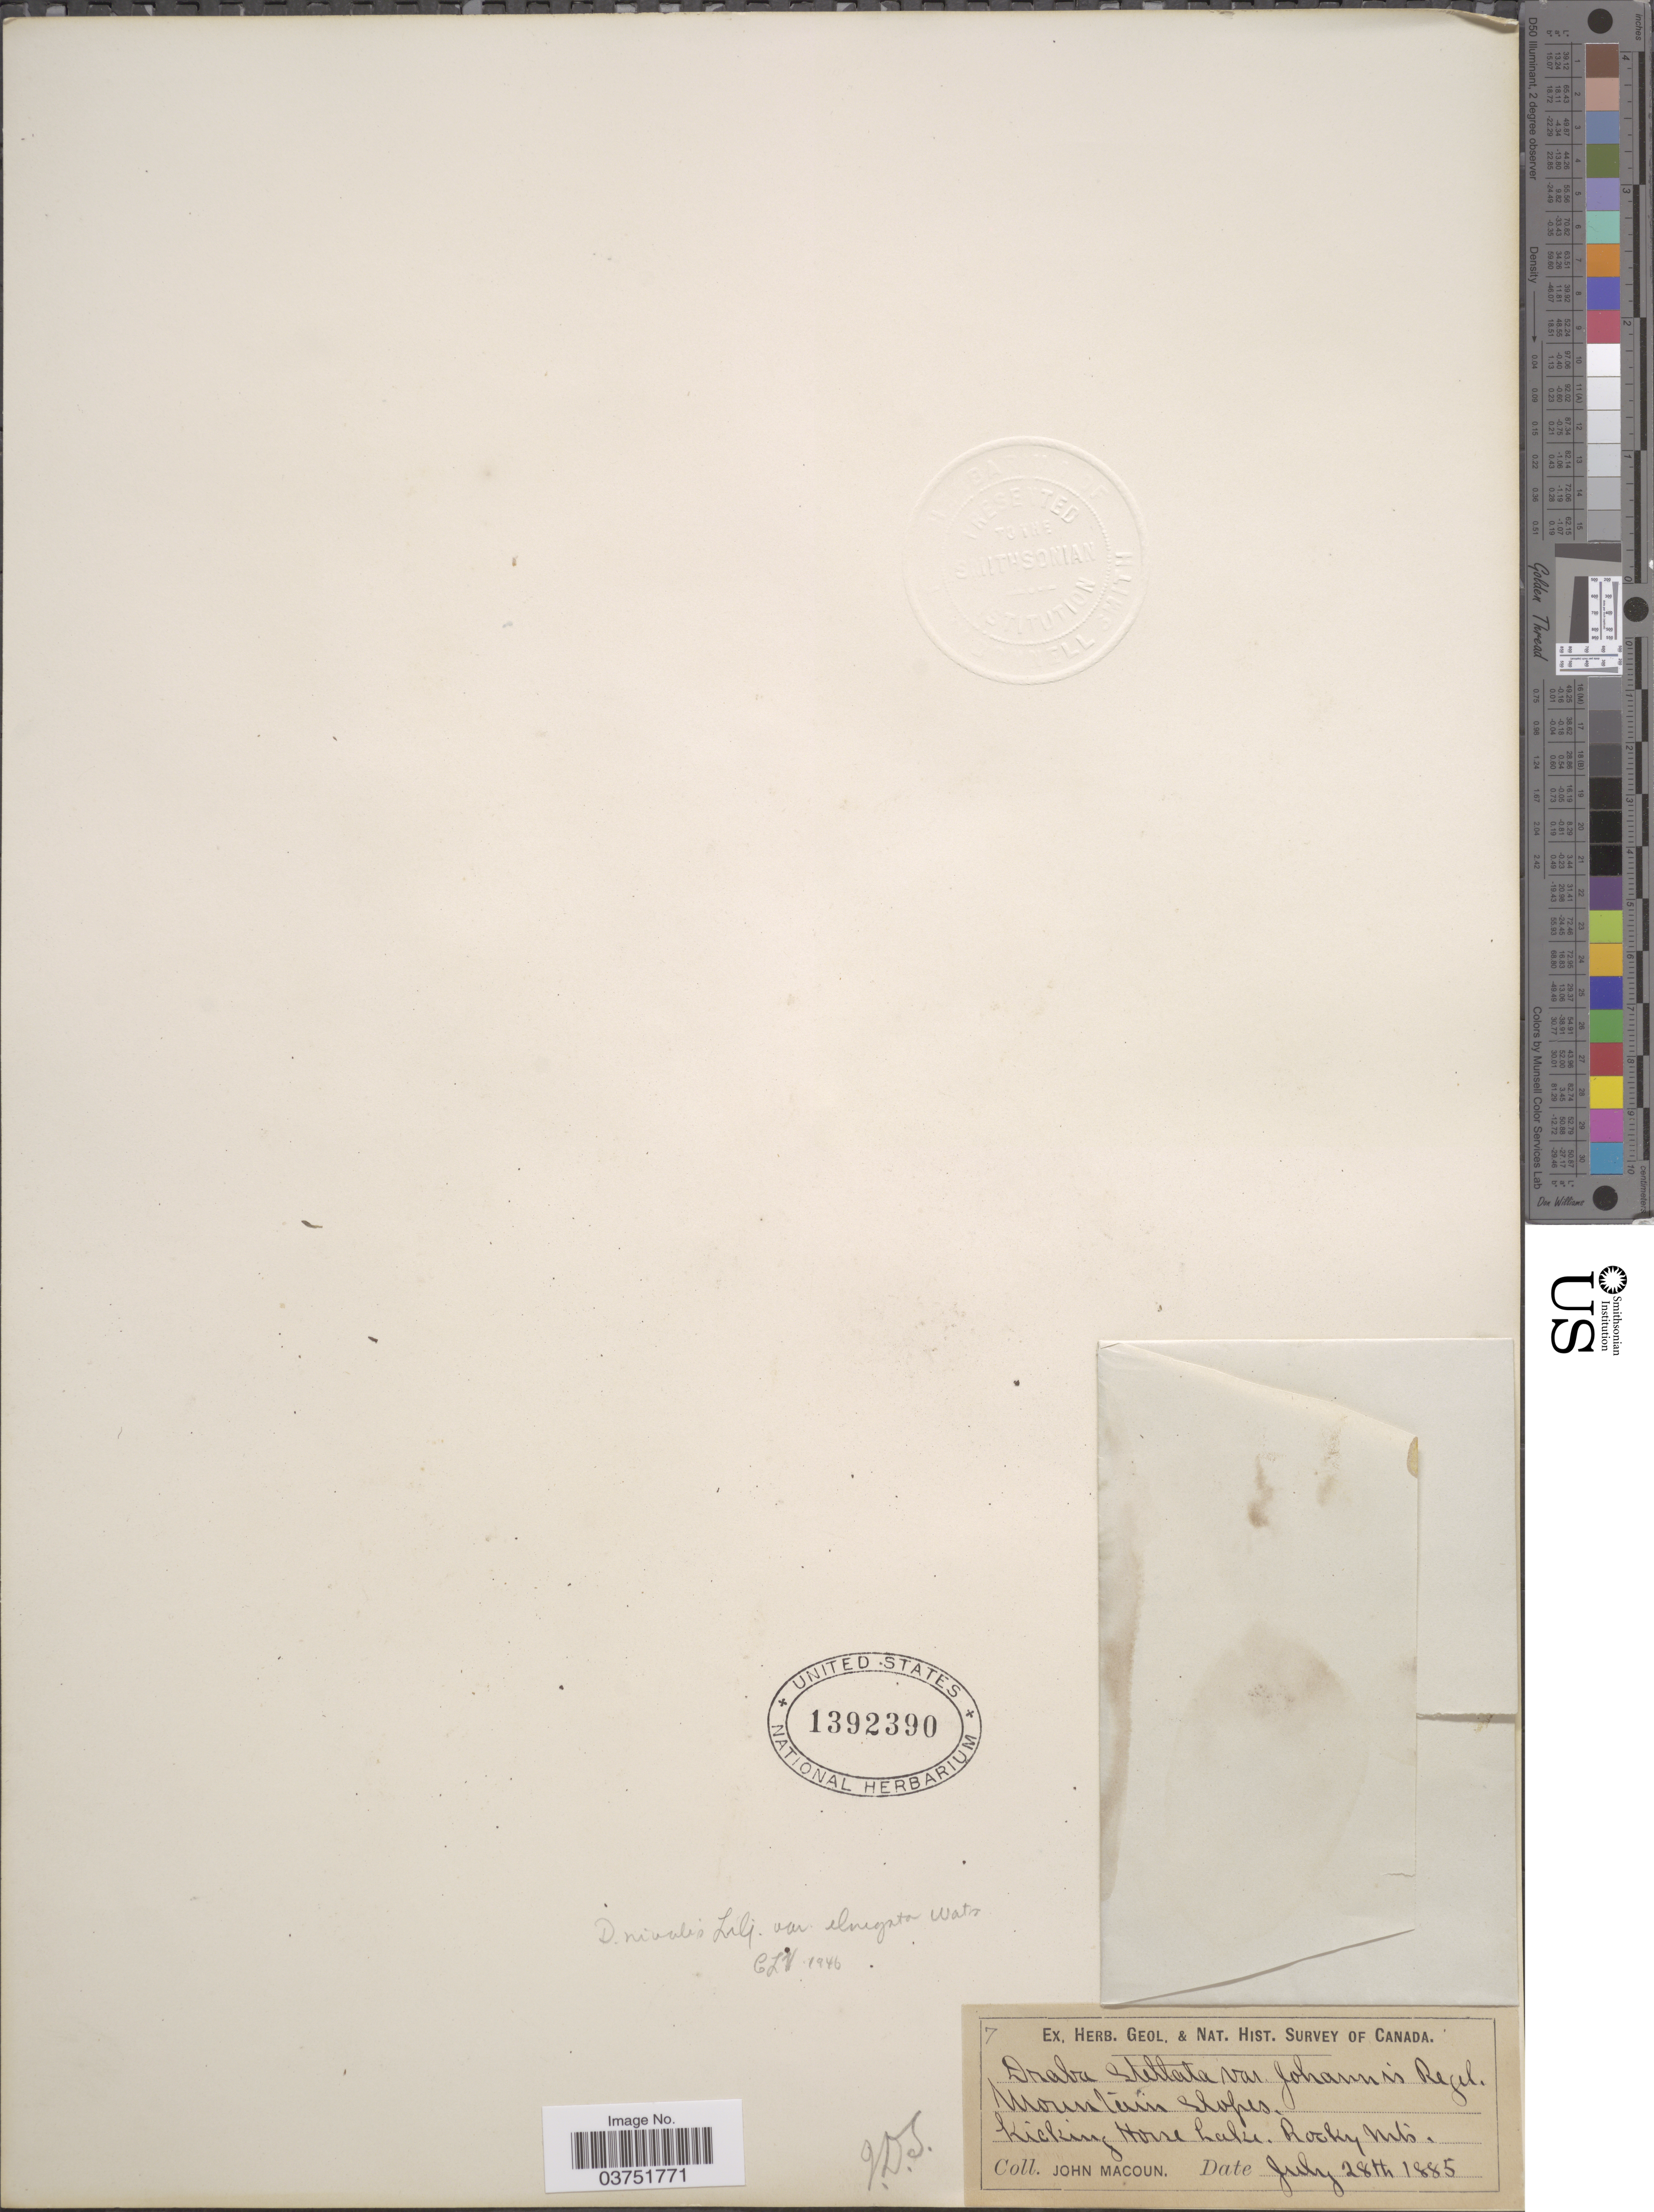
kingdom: Plantae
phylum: Tracheophyta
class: Magnoliopsida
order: Brassicales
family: Brassicaceae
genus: Draba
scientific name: Draba lonchocarpa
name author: Rydb.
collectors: J. Macoun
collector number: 7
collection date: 1885-07-28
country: Canada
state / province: British Columbia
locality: Mountain slopes. Kicking Horse Lake. Rocky Mts.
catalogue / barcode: US 1392390